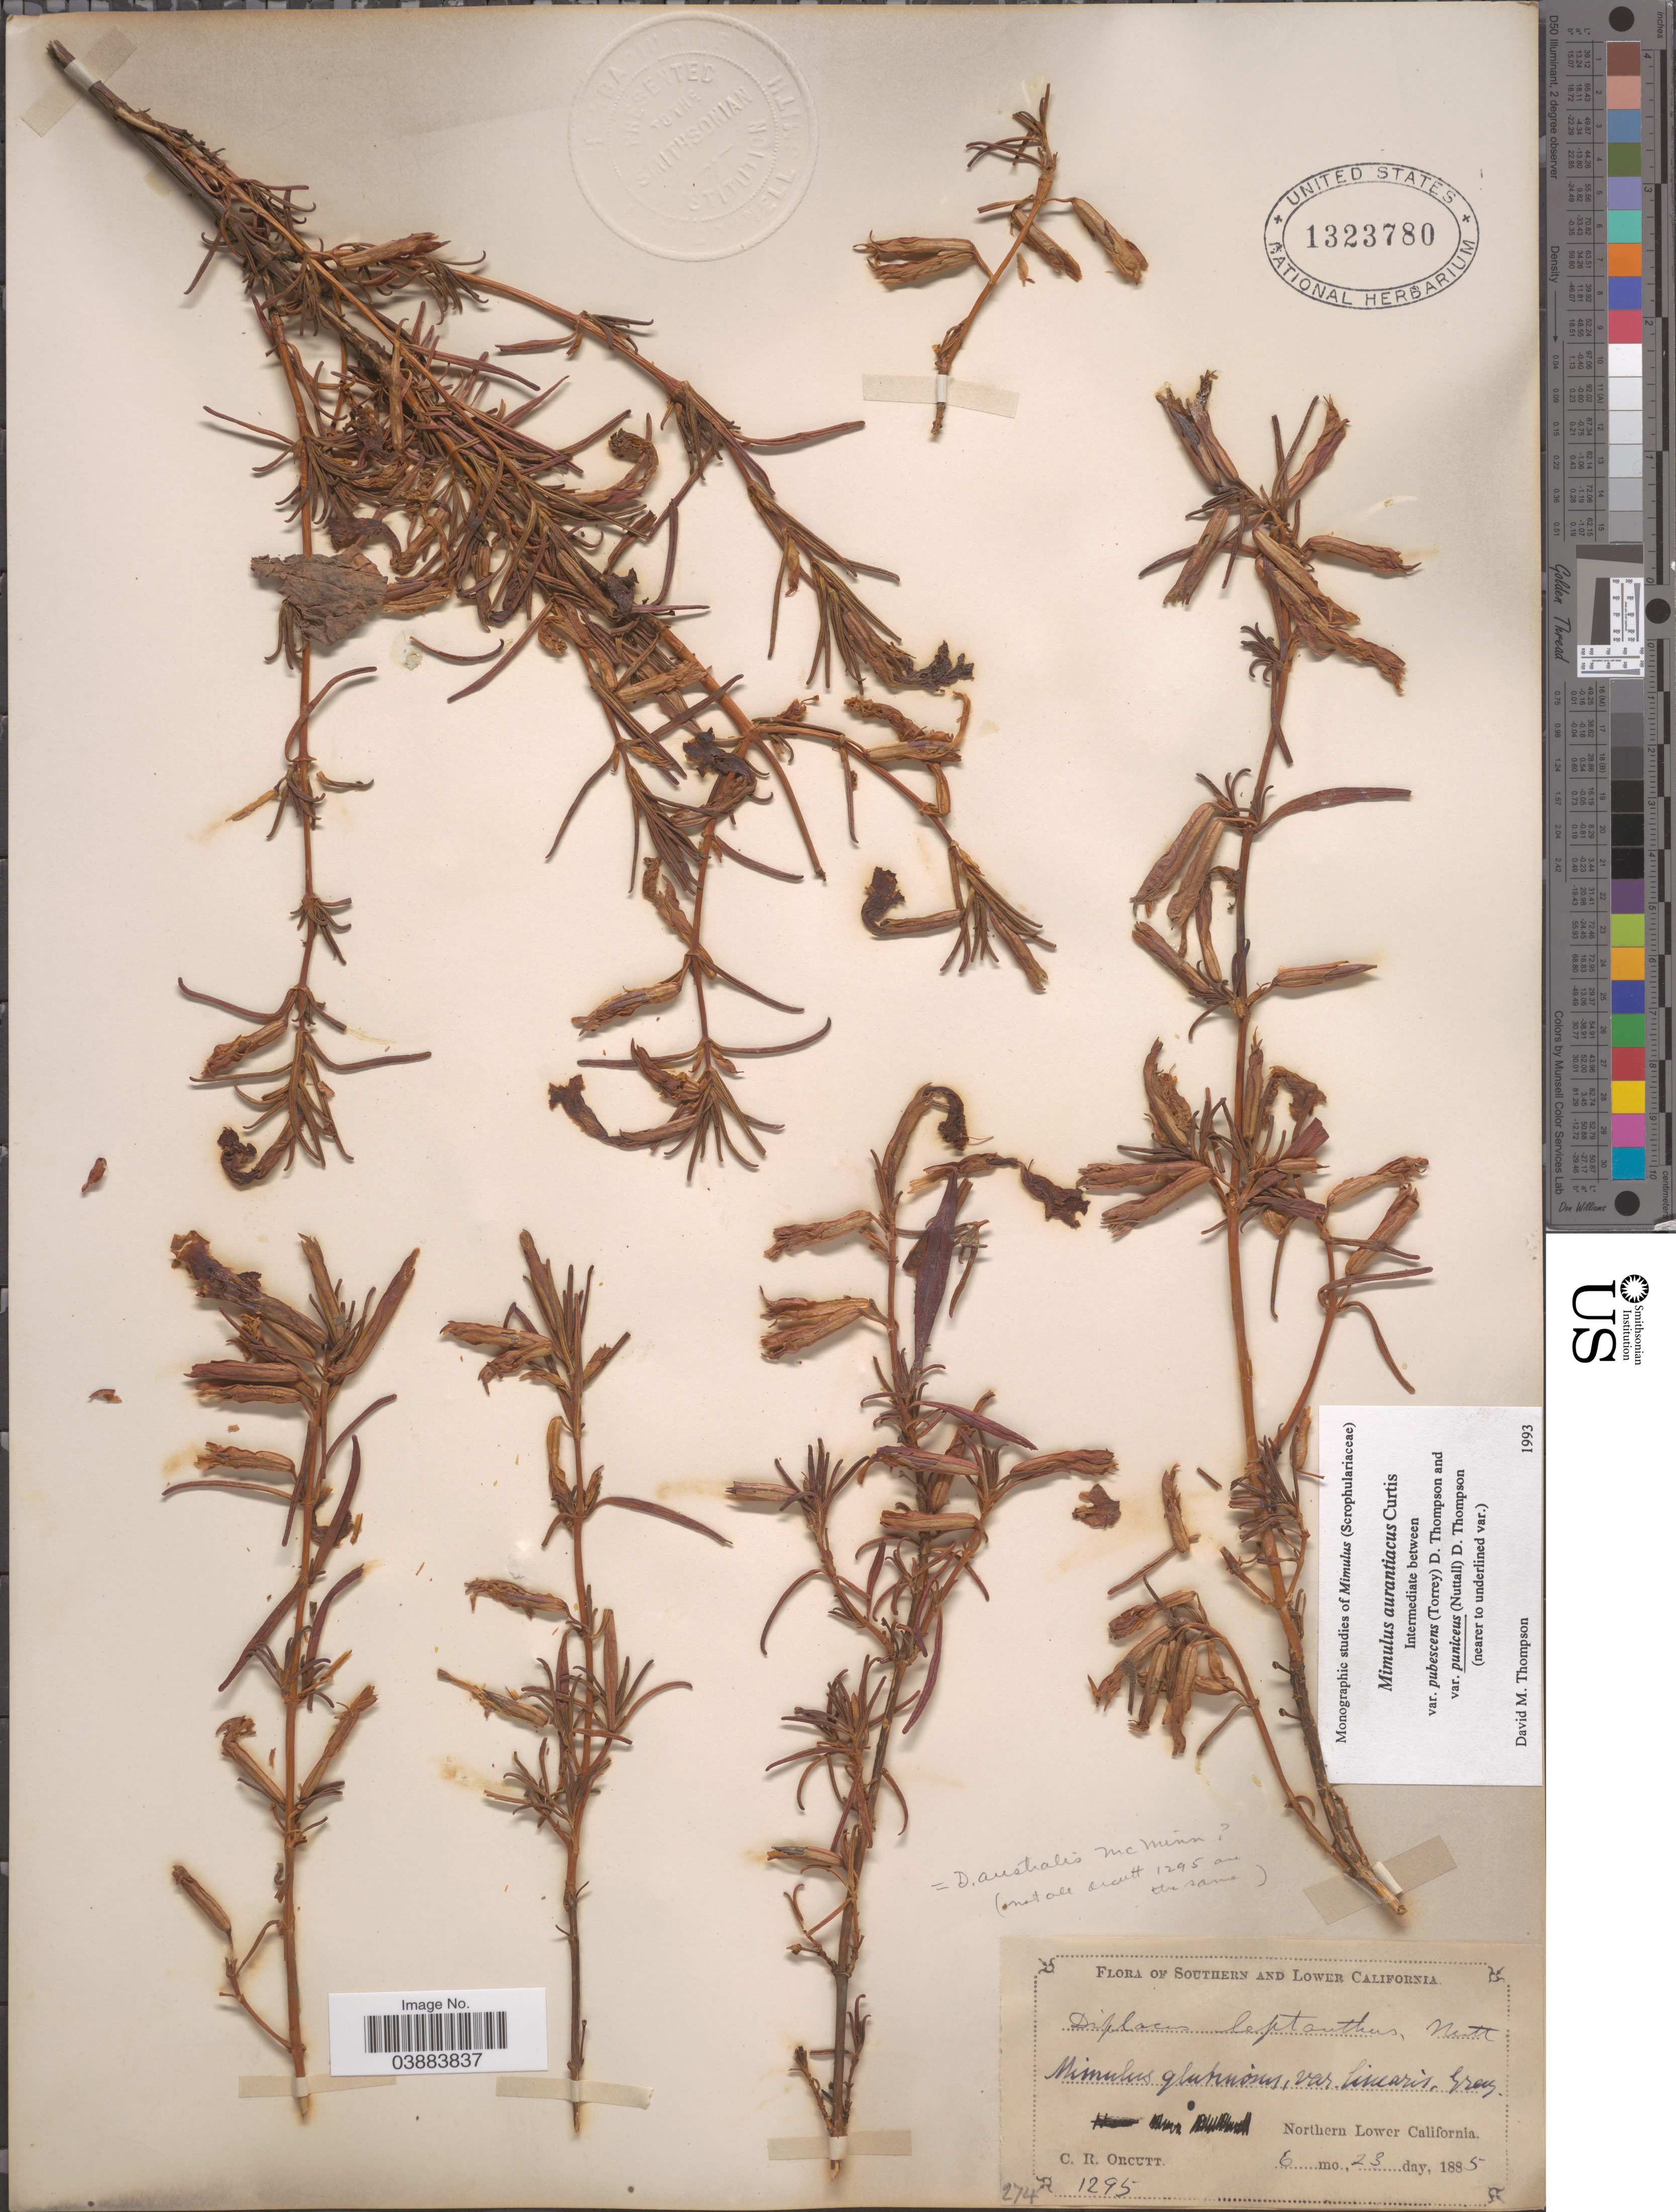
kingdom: Plantae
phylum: Tracheophyta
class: Magnoliopsida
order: Lamiales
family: Phrymaceae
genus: Diplacus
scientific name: Diplacus aurantiacus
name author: (Curtis) Jeps.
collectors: C. R. Orcutt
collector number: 1295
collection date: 1885-06-23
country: Mexico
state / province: Baja California Norte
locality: Southern and Lower California. Northern Lower California.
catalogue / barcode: US 1323780